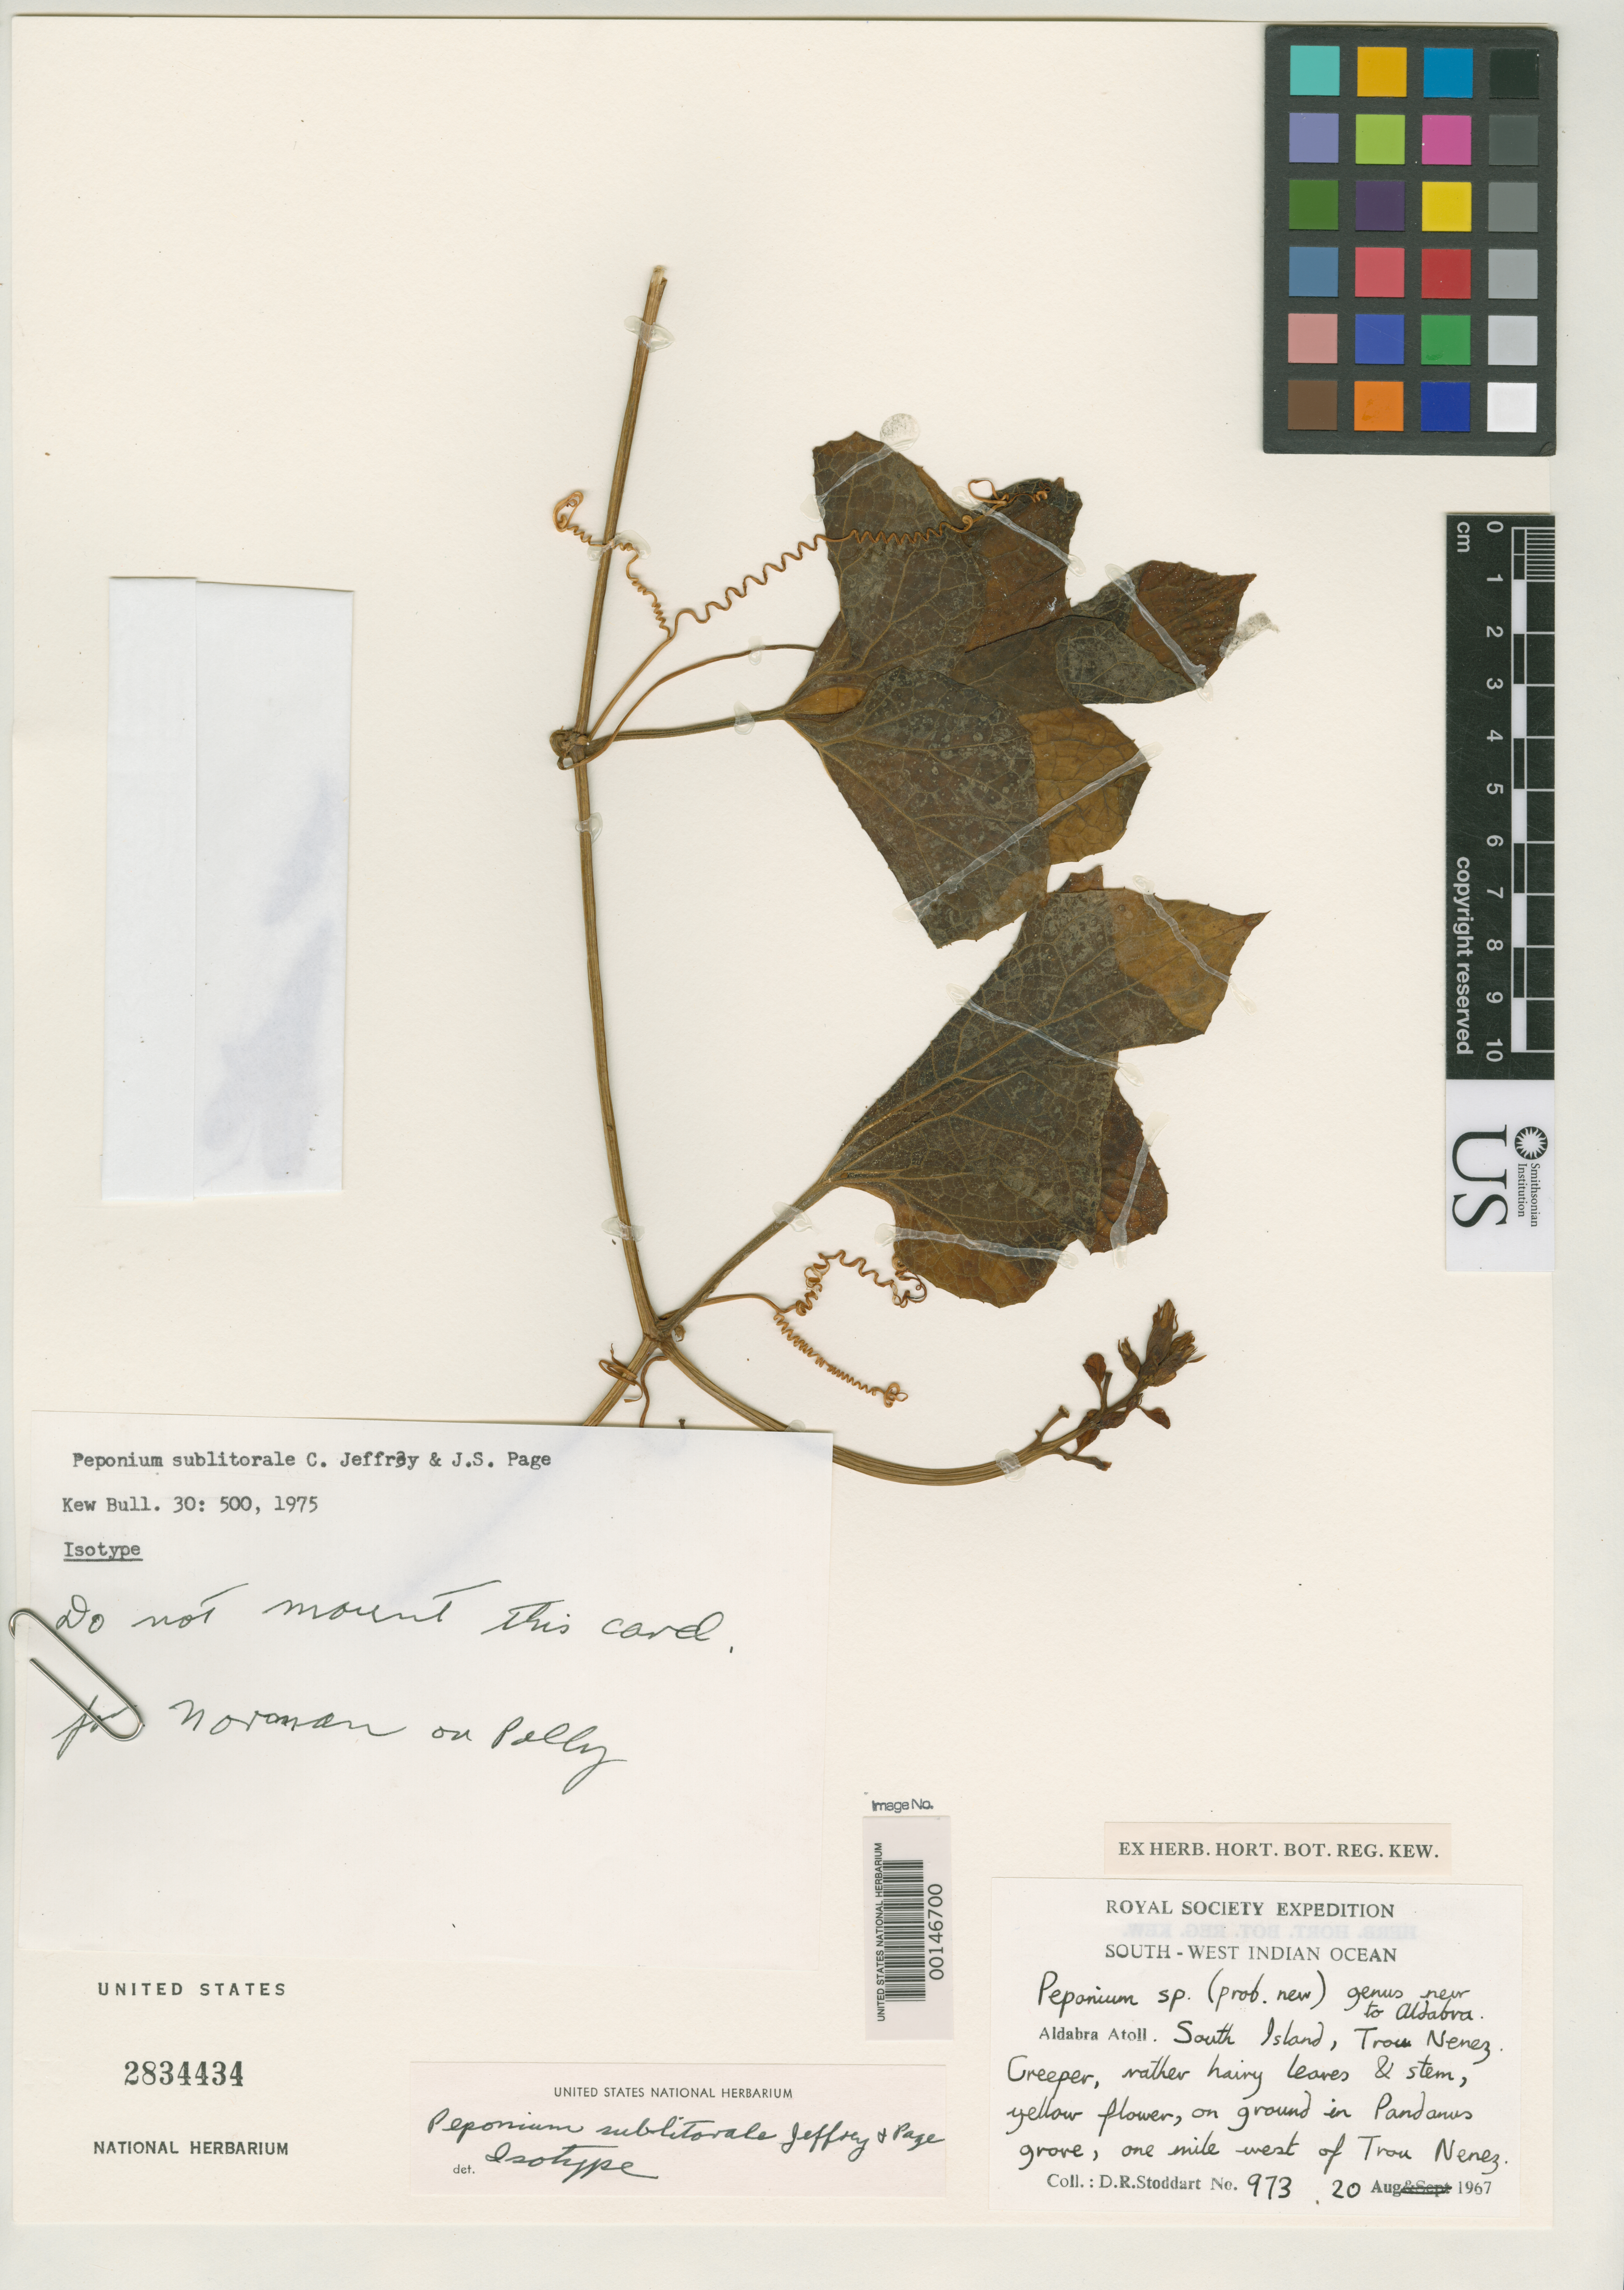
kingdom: Plantae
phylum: Tracheophyta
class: Magnoliopsida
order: Cucurbitales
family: Cucurbitaceae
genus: Peponium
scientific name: Peponium sublitorale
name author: C. Jeffrey & J.S. Page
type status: Isotype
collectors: D. R. Stoddart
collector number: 973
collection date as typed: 20 Aug 1967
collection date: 1967-08-20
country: Seychelles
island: Aldabra Atoll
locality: South I., West of Trou Nenez.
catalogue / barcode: US 2834434